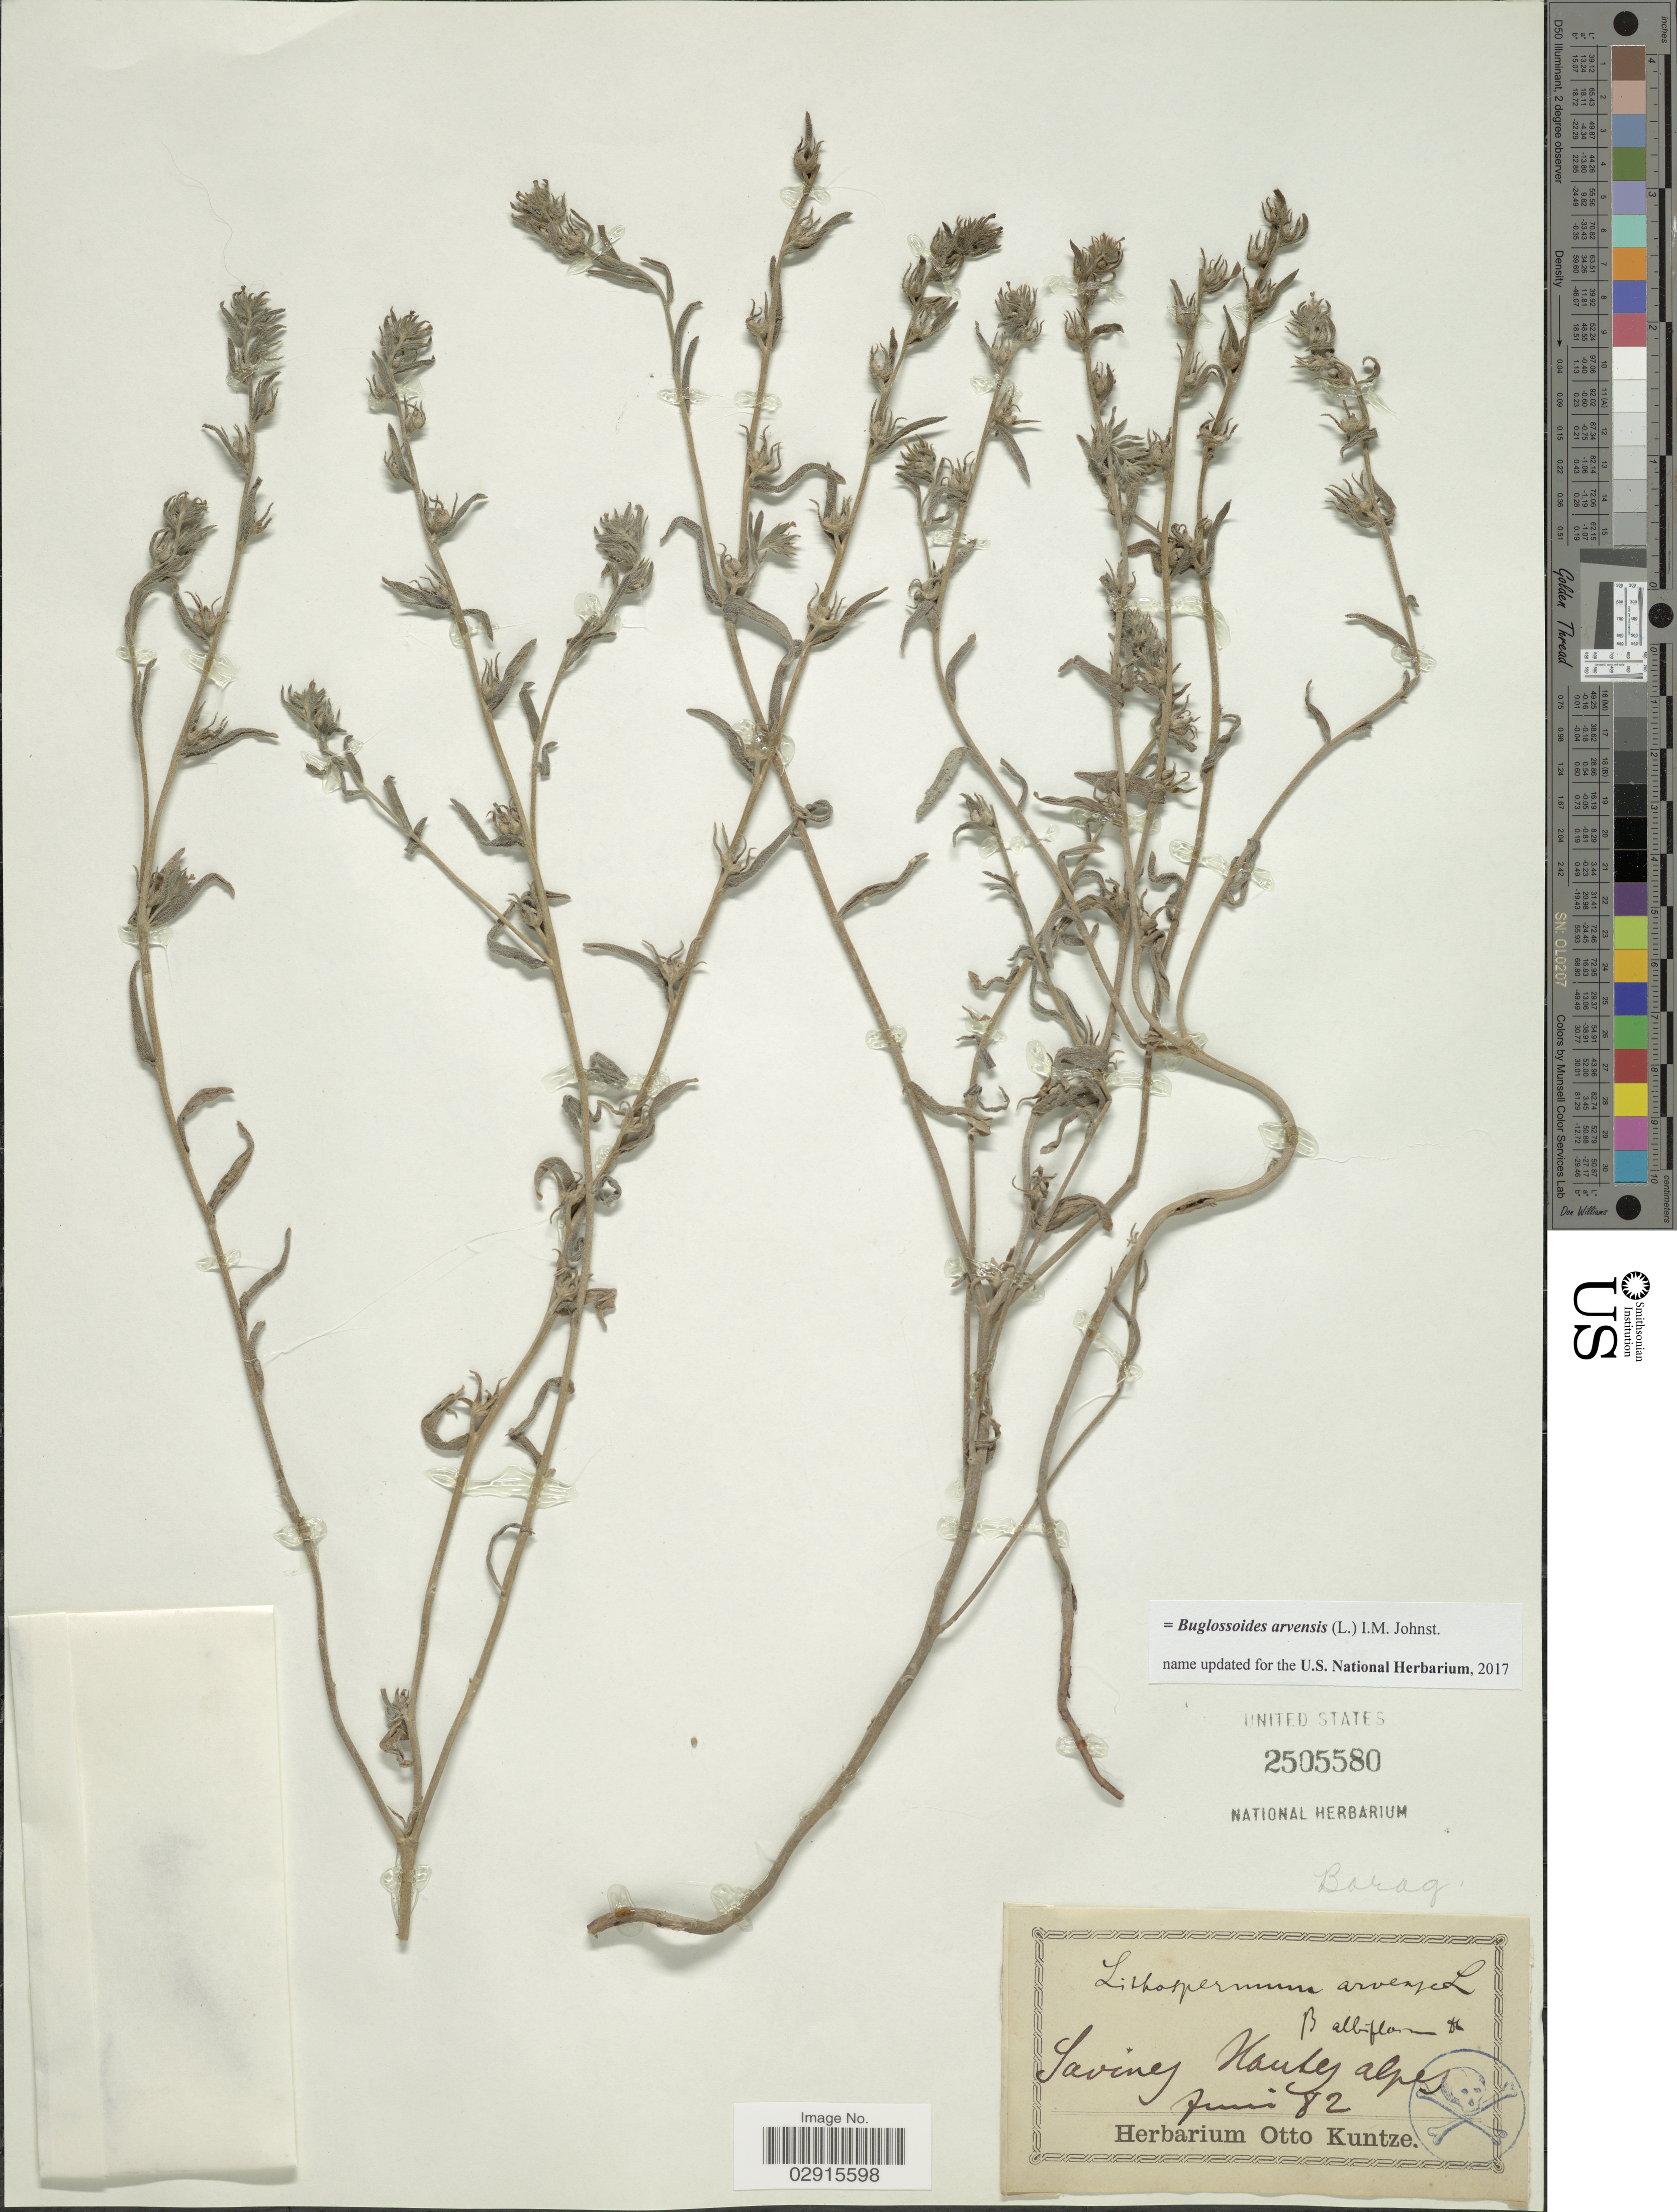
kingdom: Plantae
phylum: Tracheophyta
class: Magnoliopsida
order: Boraginales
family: Boraginaceae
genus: Buglossoides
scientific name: Buglossoides arvensis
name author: (L.) I.M. Johnst.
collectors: ex herb. Otto Kuntze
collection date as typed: Transcribed d/m/y: /6/82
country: France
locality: Savines Hautes alpes.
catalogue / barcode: US 2505580